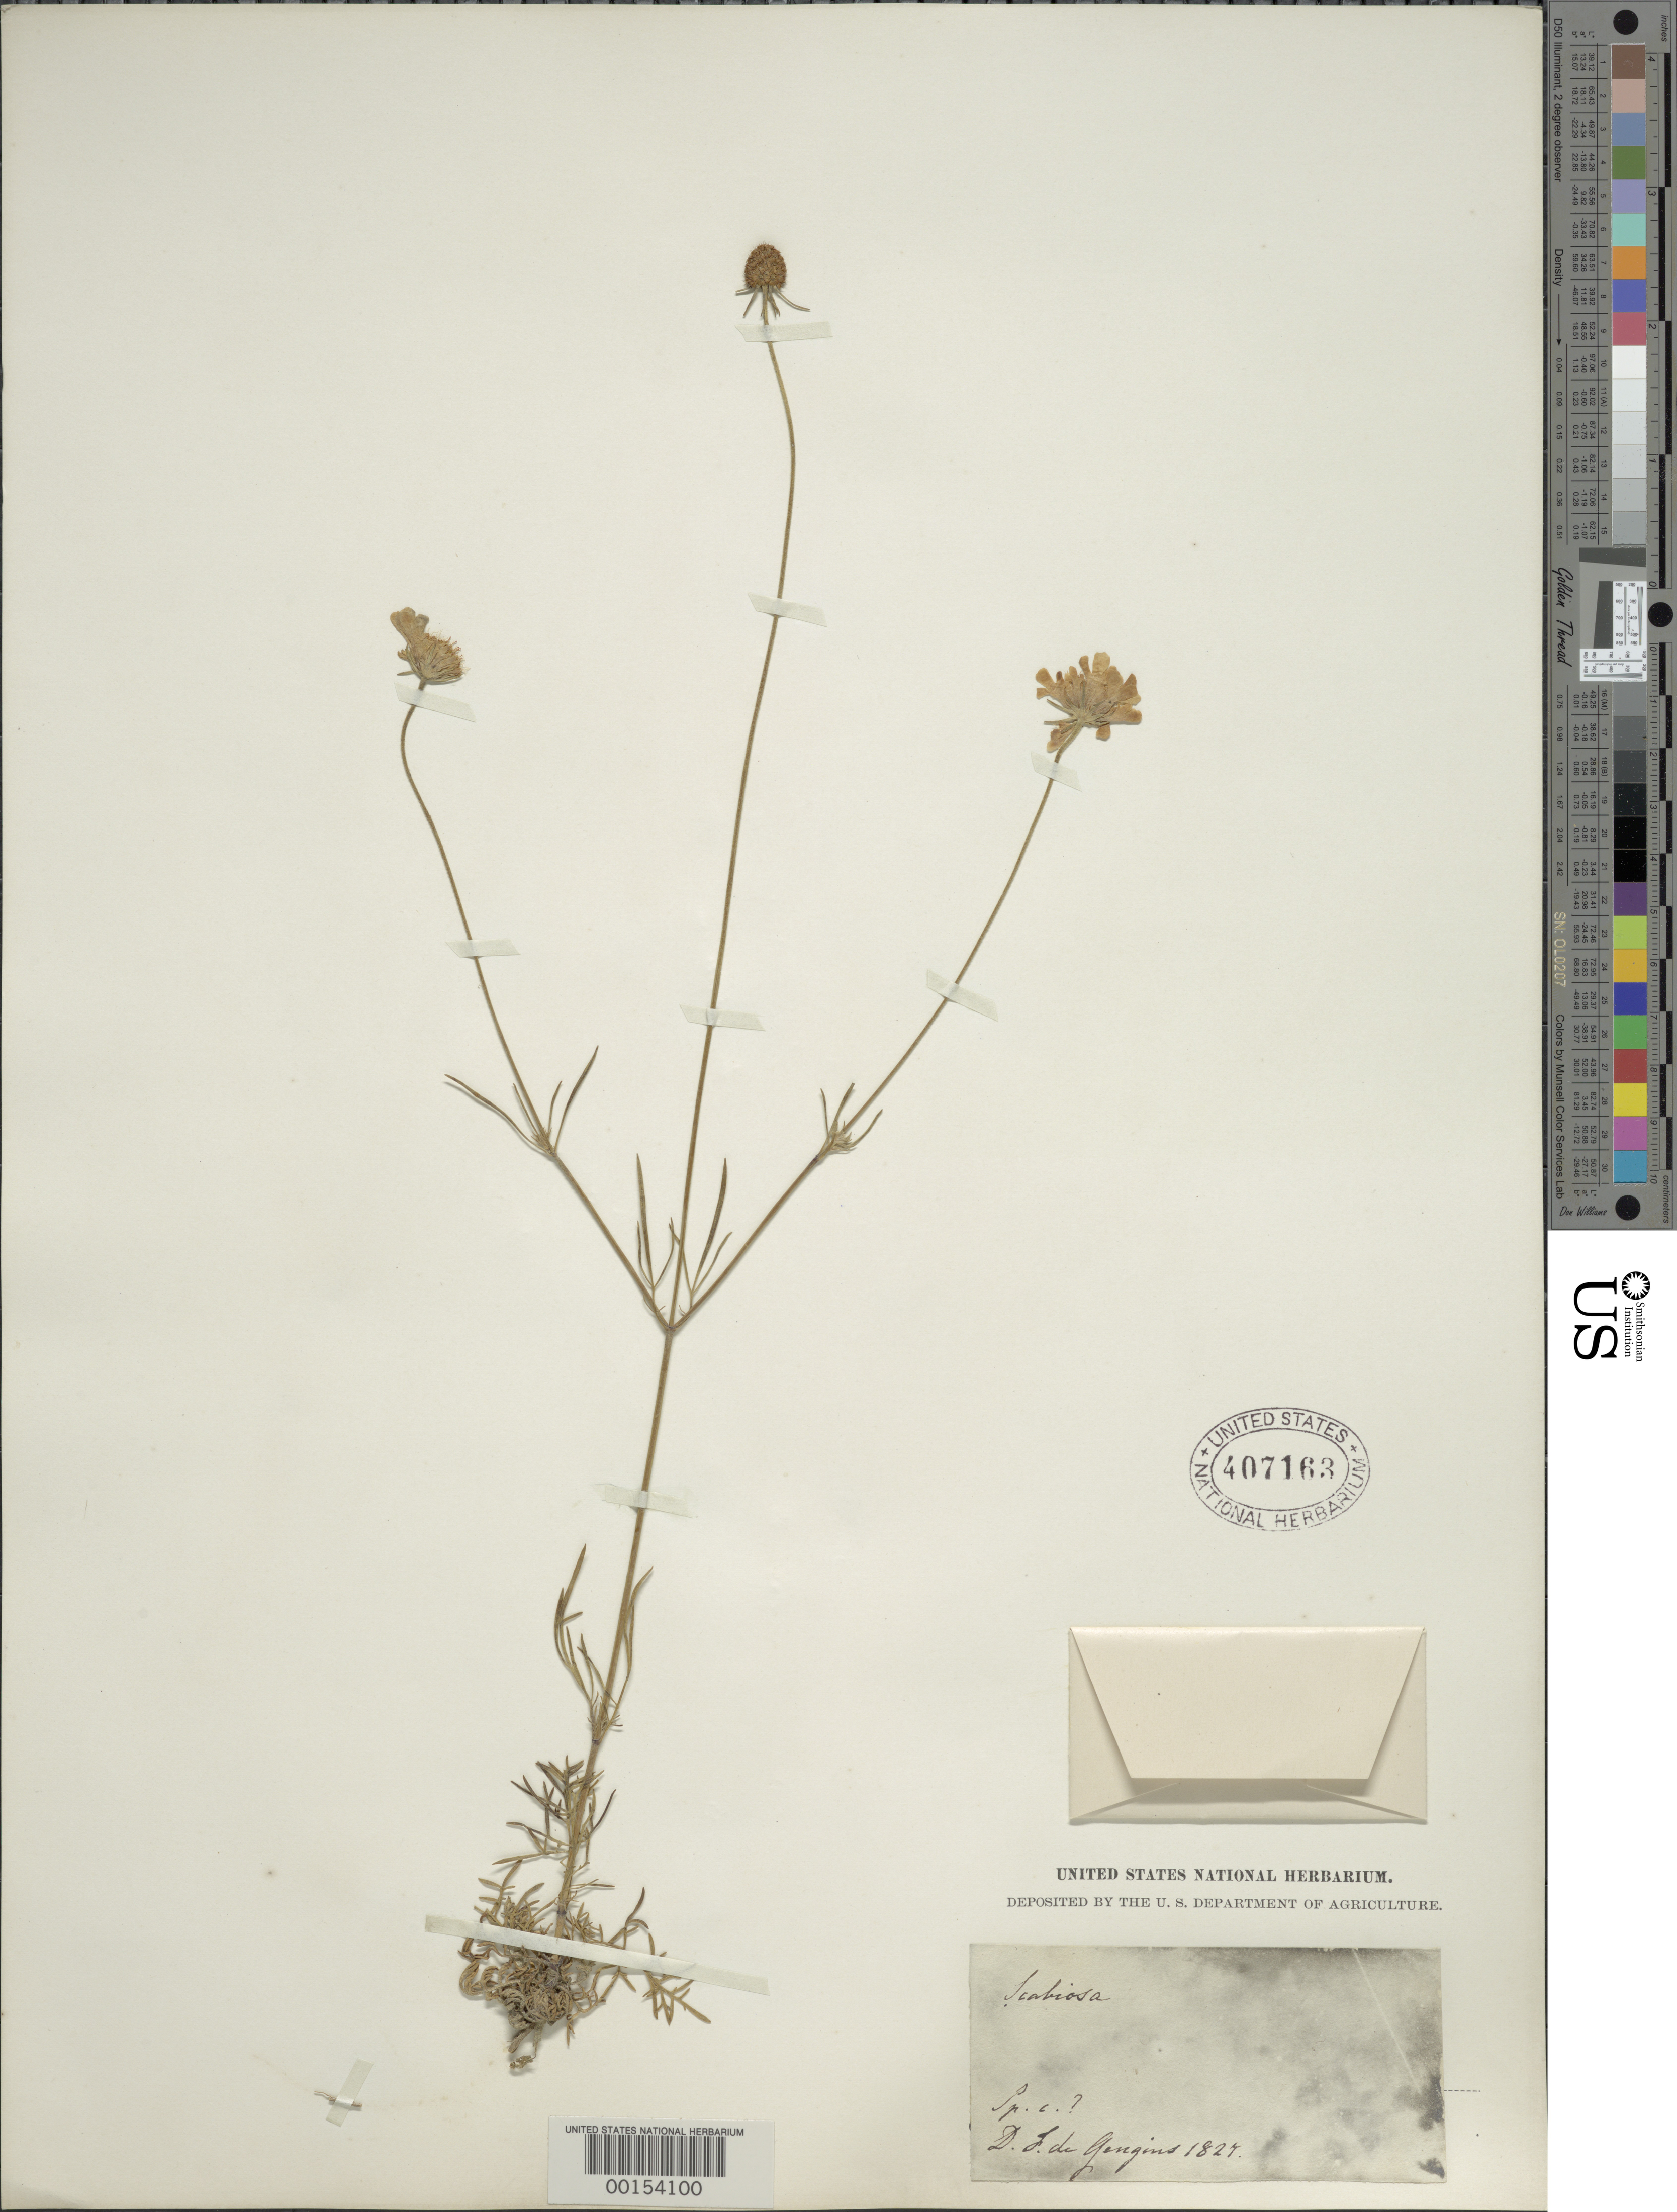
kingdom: Plantae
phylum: Tracheophyta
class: Magnoliopsida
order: Dipsacales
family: Caprifoliaceae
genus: Scabiosa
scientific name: Scabiosa sp.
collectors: D. de Gengins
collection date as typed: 1827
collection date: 1827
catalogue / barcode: US 407163